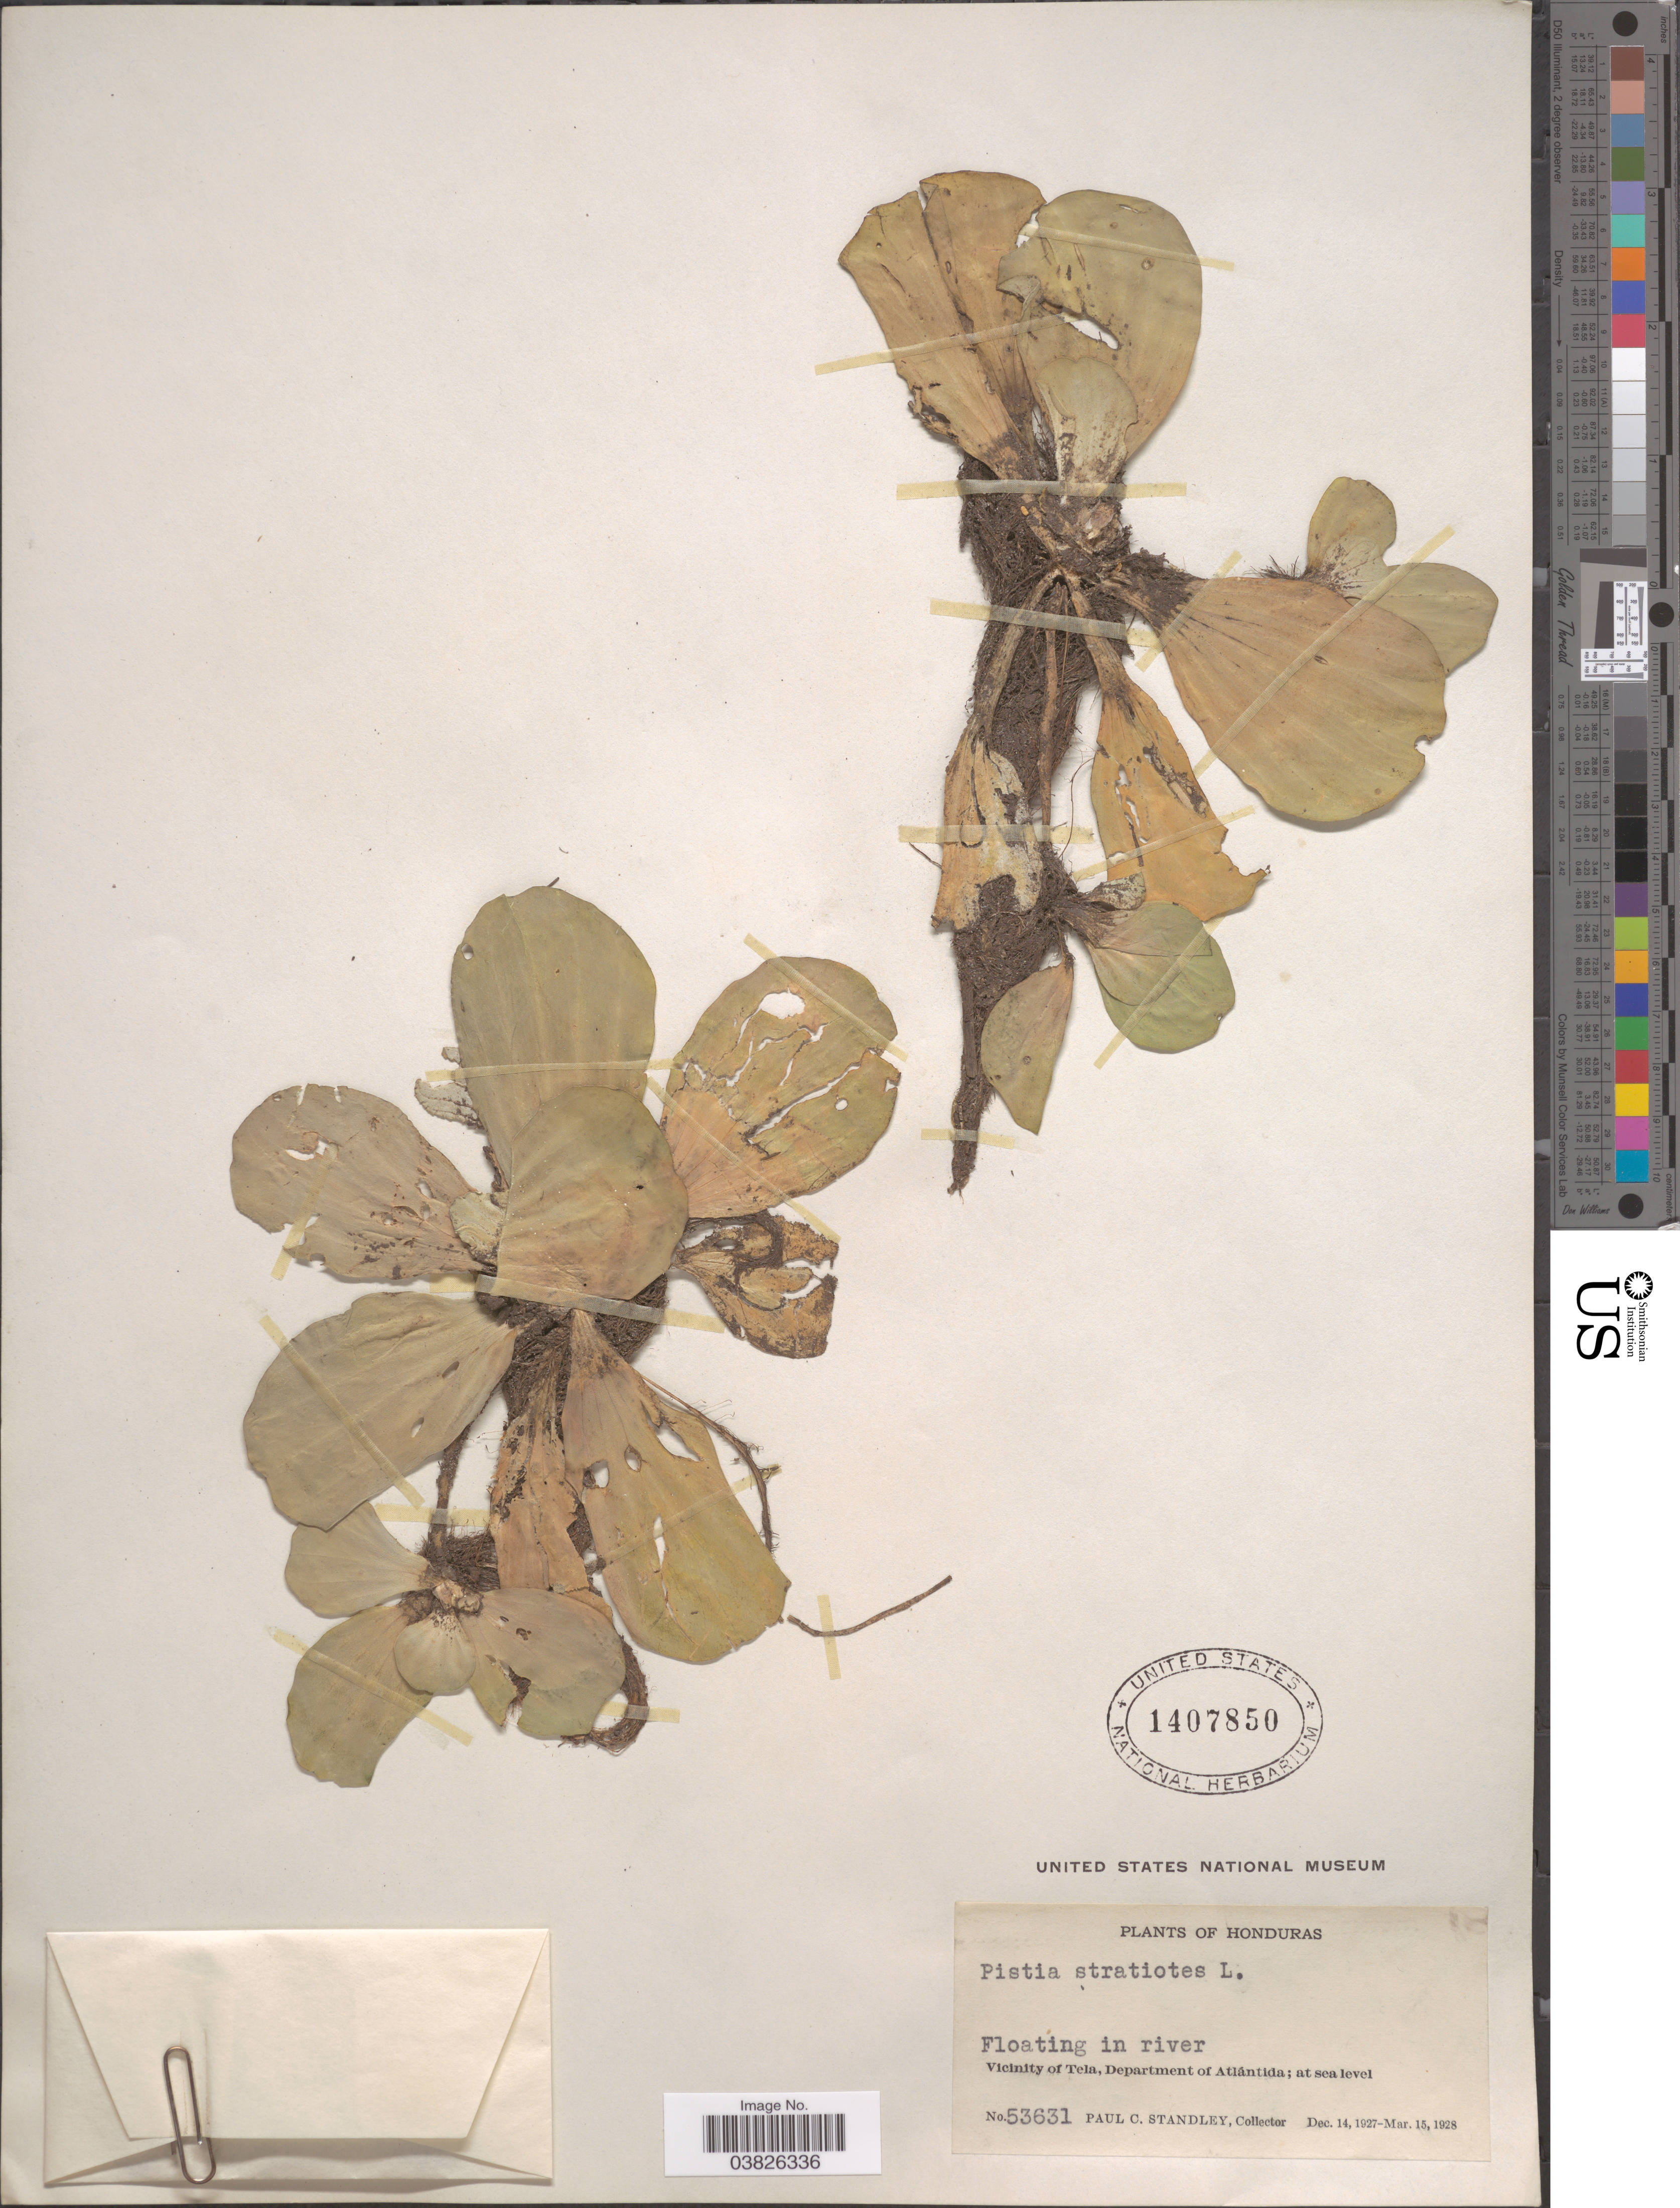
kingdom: Plantae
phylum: Tracheophyta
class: Liliopsida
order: Alismatales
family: Araceae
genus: Pistia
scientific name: Pistia stratiotes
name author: L.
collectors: P. C. Standley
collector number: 53631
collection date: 1927-12-14/1928-03-15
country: Honduras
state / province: Atlantida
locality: Vicinity of Tela, Department of Atlántida.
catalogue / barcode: US 1407850